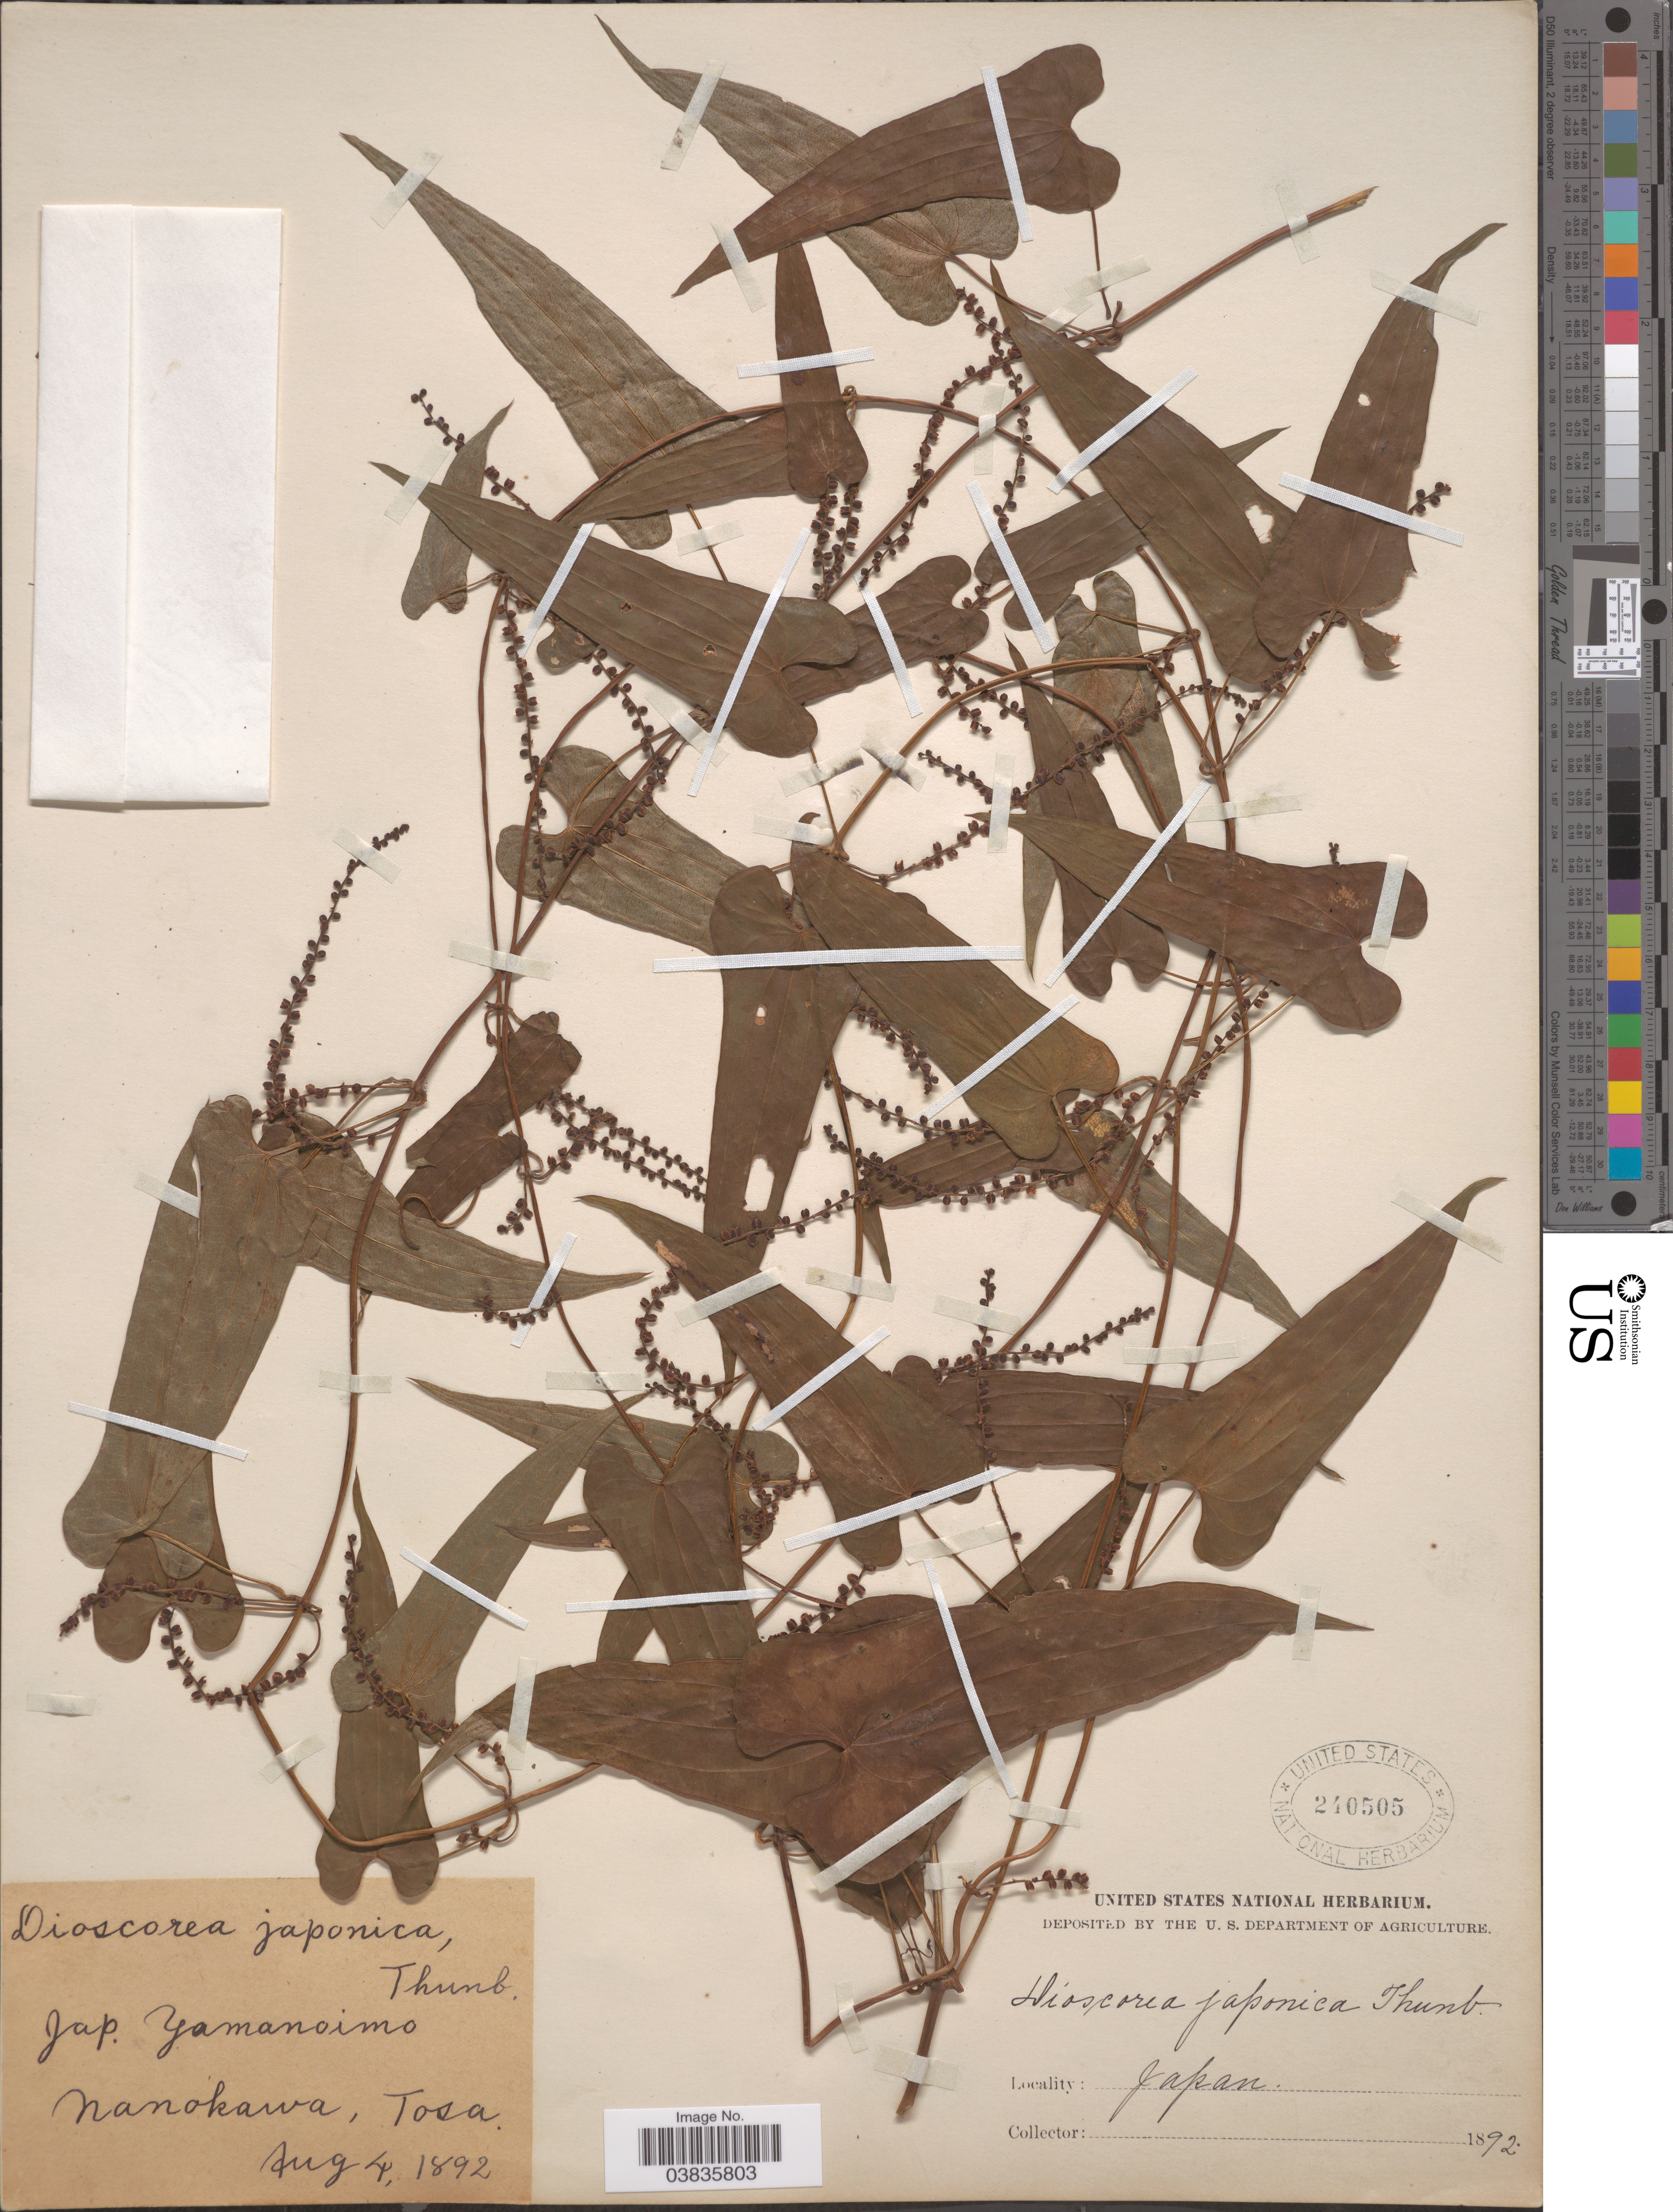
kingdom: Plantae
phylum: Tracheophyta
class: Liliopsida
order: Dioscoreales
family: Dioscoreaceae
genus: Dioscorea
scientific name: Dioscorea japonica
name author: Thunb.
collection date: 1892-08-04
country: Japan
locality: Nanokawa, Tosa.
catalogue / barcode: US 240505